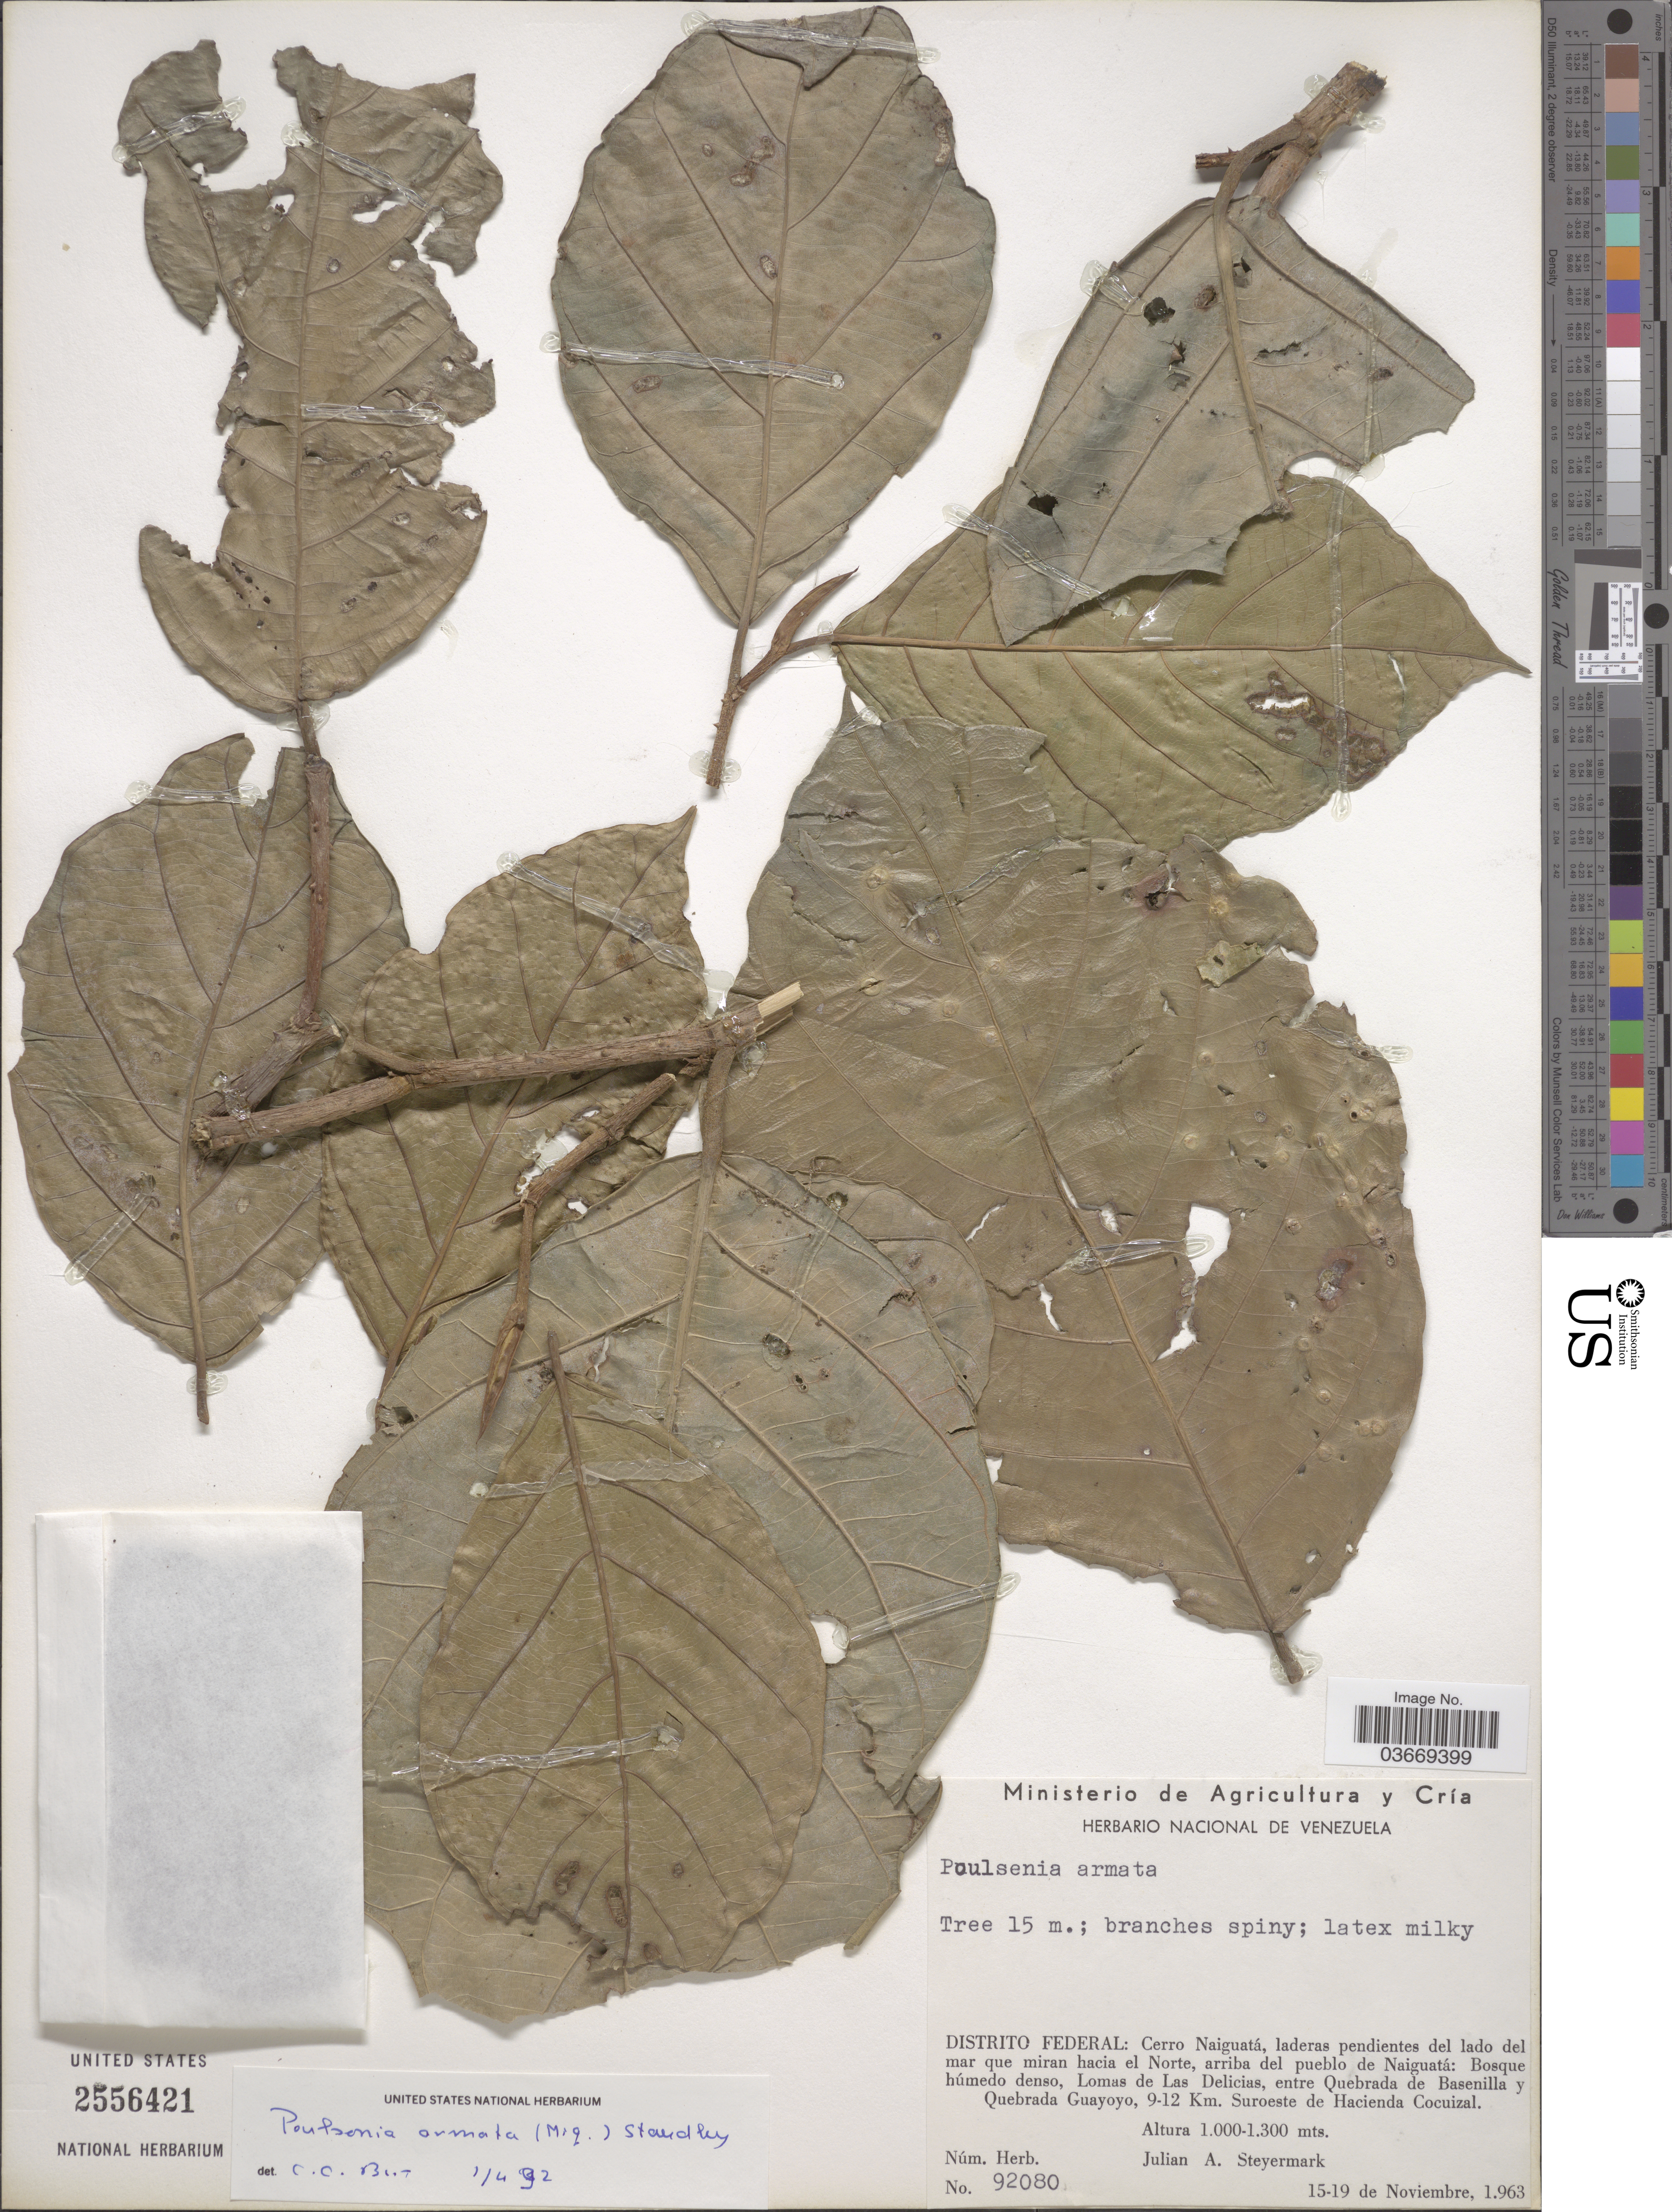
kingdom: Plantae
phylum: Tracheophyta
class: Magnoliopsida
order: Rosales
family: Moraceae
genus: Poulsenia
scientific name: Poulsenia armata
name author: (Miq.) Standl.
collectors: J. Steyermark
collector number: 92080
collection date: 1963-11-15/1963-11-19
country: Venezuela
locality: Distrito Federal: Cerro Naiguatá, laderas pendientes del lado del mar que miran hacia el Norte, arriba del pueblo de Naiguatá: Bosque húmedo denso, Lomas de Las Delicias, entre Quebrada de Basenilla y Quebrada Guayoyo, 9-12 Km. Suroeste de Hacienda Cocuizal.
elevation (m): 1000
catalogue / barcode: US 2556421